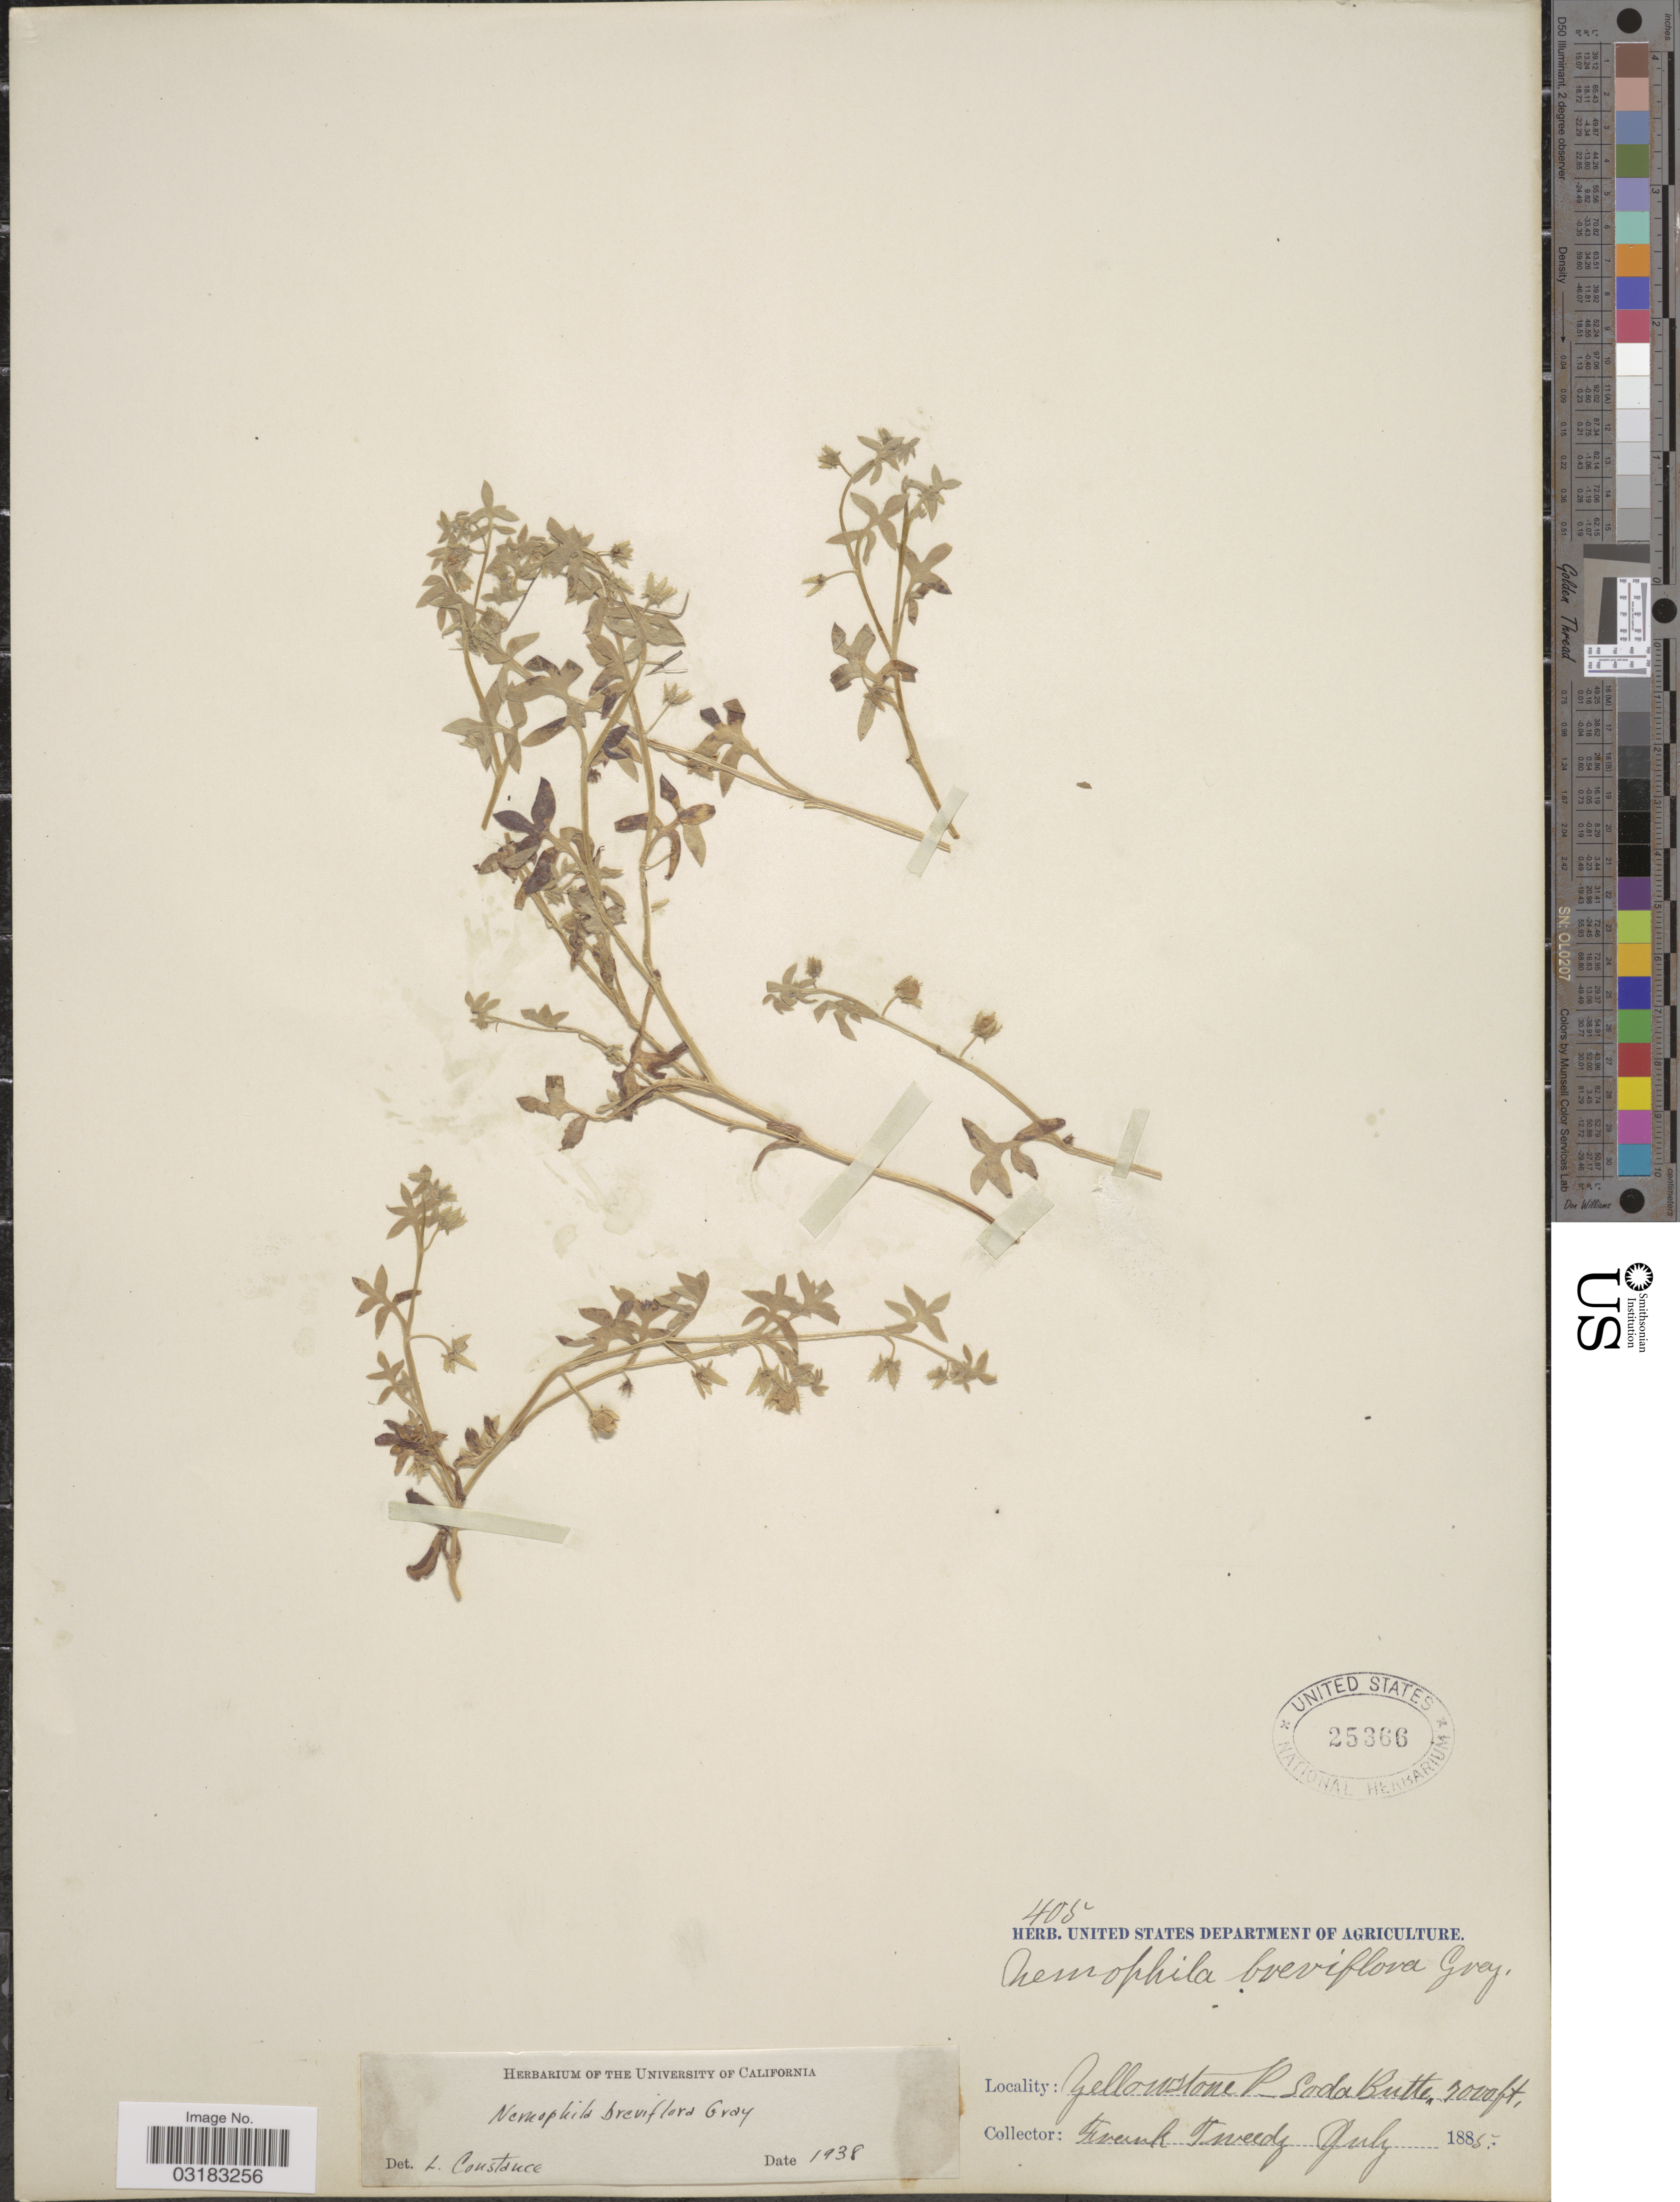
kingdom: Plantae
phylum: Tracheophyta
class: Magnoliopsida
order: Boraginales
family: Hydrophyllaceae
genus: Nemophila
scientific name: Nemophila breviflora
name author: A. Gray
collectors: F. Tweedy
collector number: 405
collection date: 1885-07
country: United States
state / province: Wyoming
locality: Yellowstone P. Soda Butte.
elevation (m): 2134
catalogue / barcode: US 25366